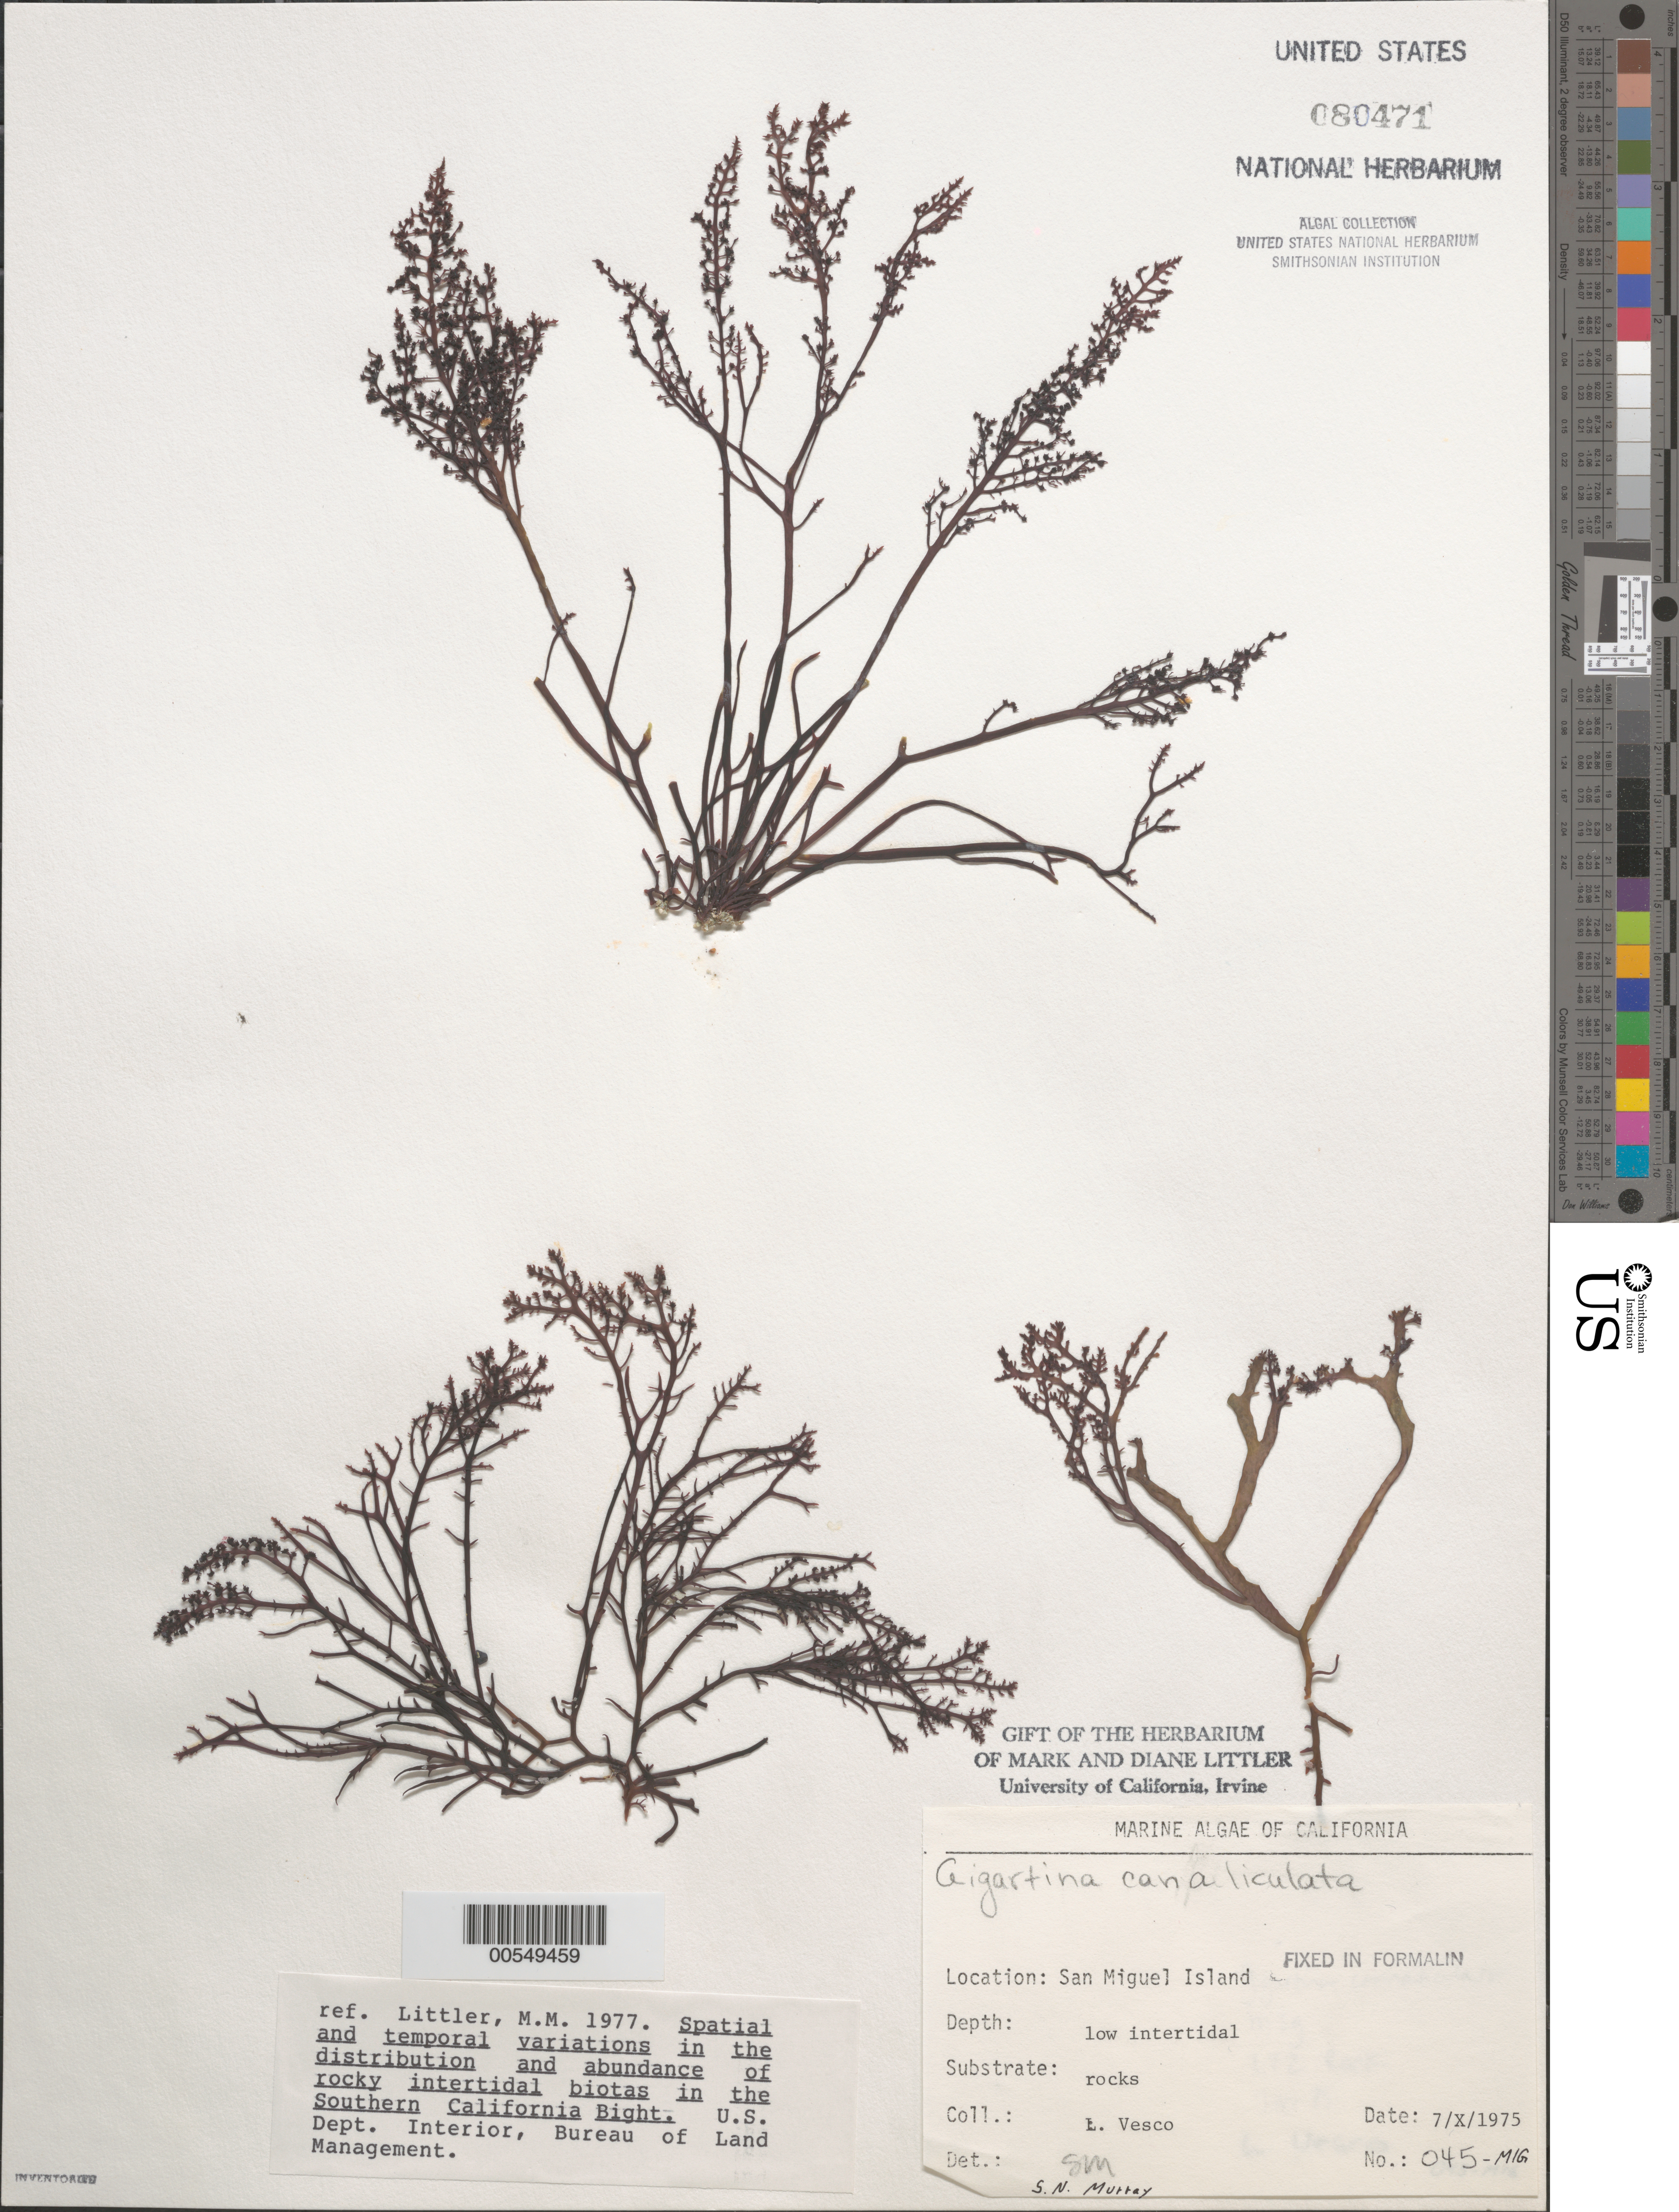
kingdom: Plantae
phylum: Rhodophyta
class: Florideophyceae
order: Gigartinales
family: Gigartinaceae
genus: Chondracanthus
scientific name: Chondracanthus canaliculatus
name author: (Harv.) Guiry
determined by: Algae name updating Project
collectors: L. Vesco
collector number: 045-mig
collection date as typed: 07 Oct 1975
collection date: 1975-10-07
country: United States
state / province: California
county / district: Santa Barbara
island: San Miguel Island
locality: Cuyler Harbor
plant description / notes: BLM-SOCALBIGHT Rocky Intertidal Survey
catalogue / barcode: US 80471